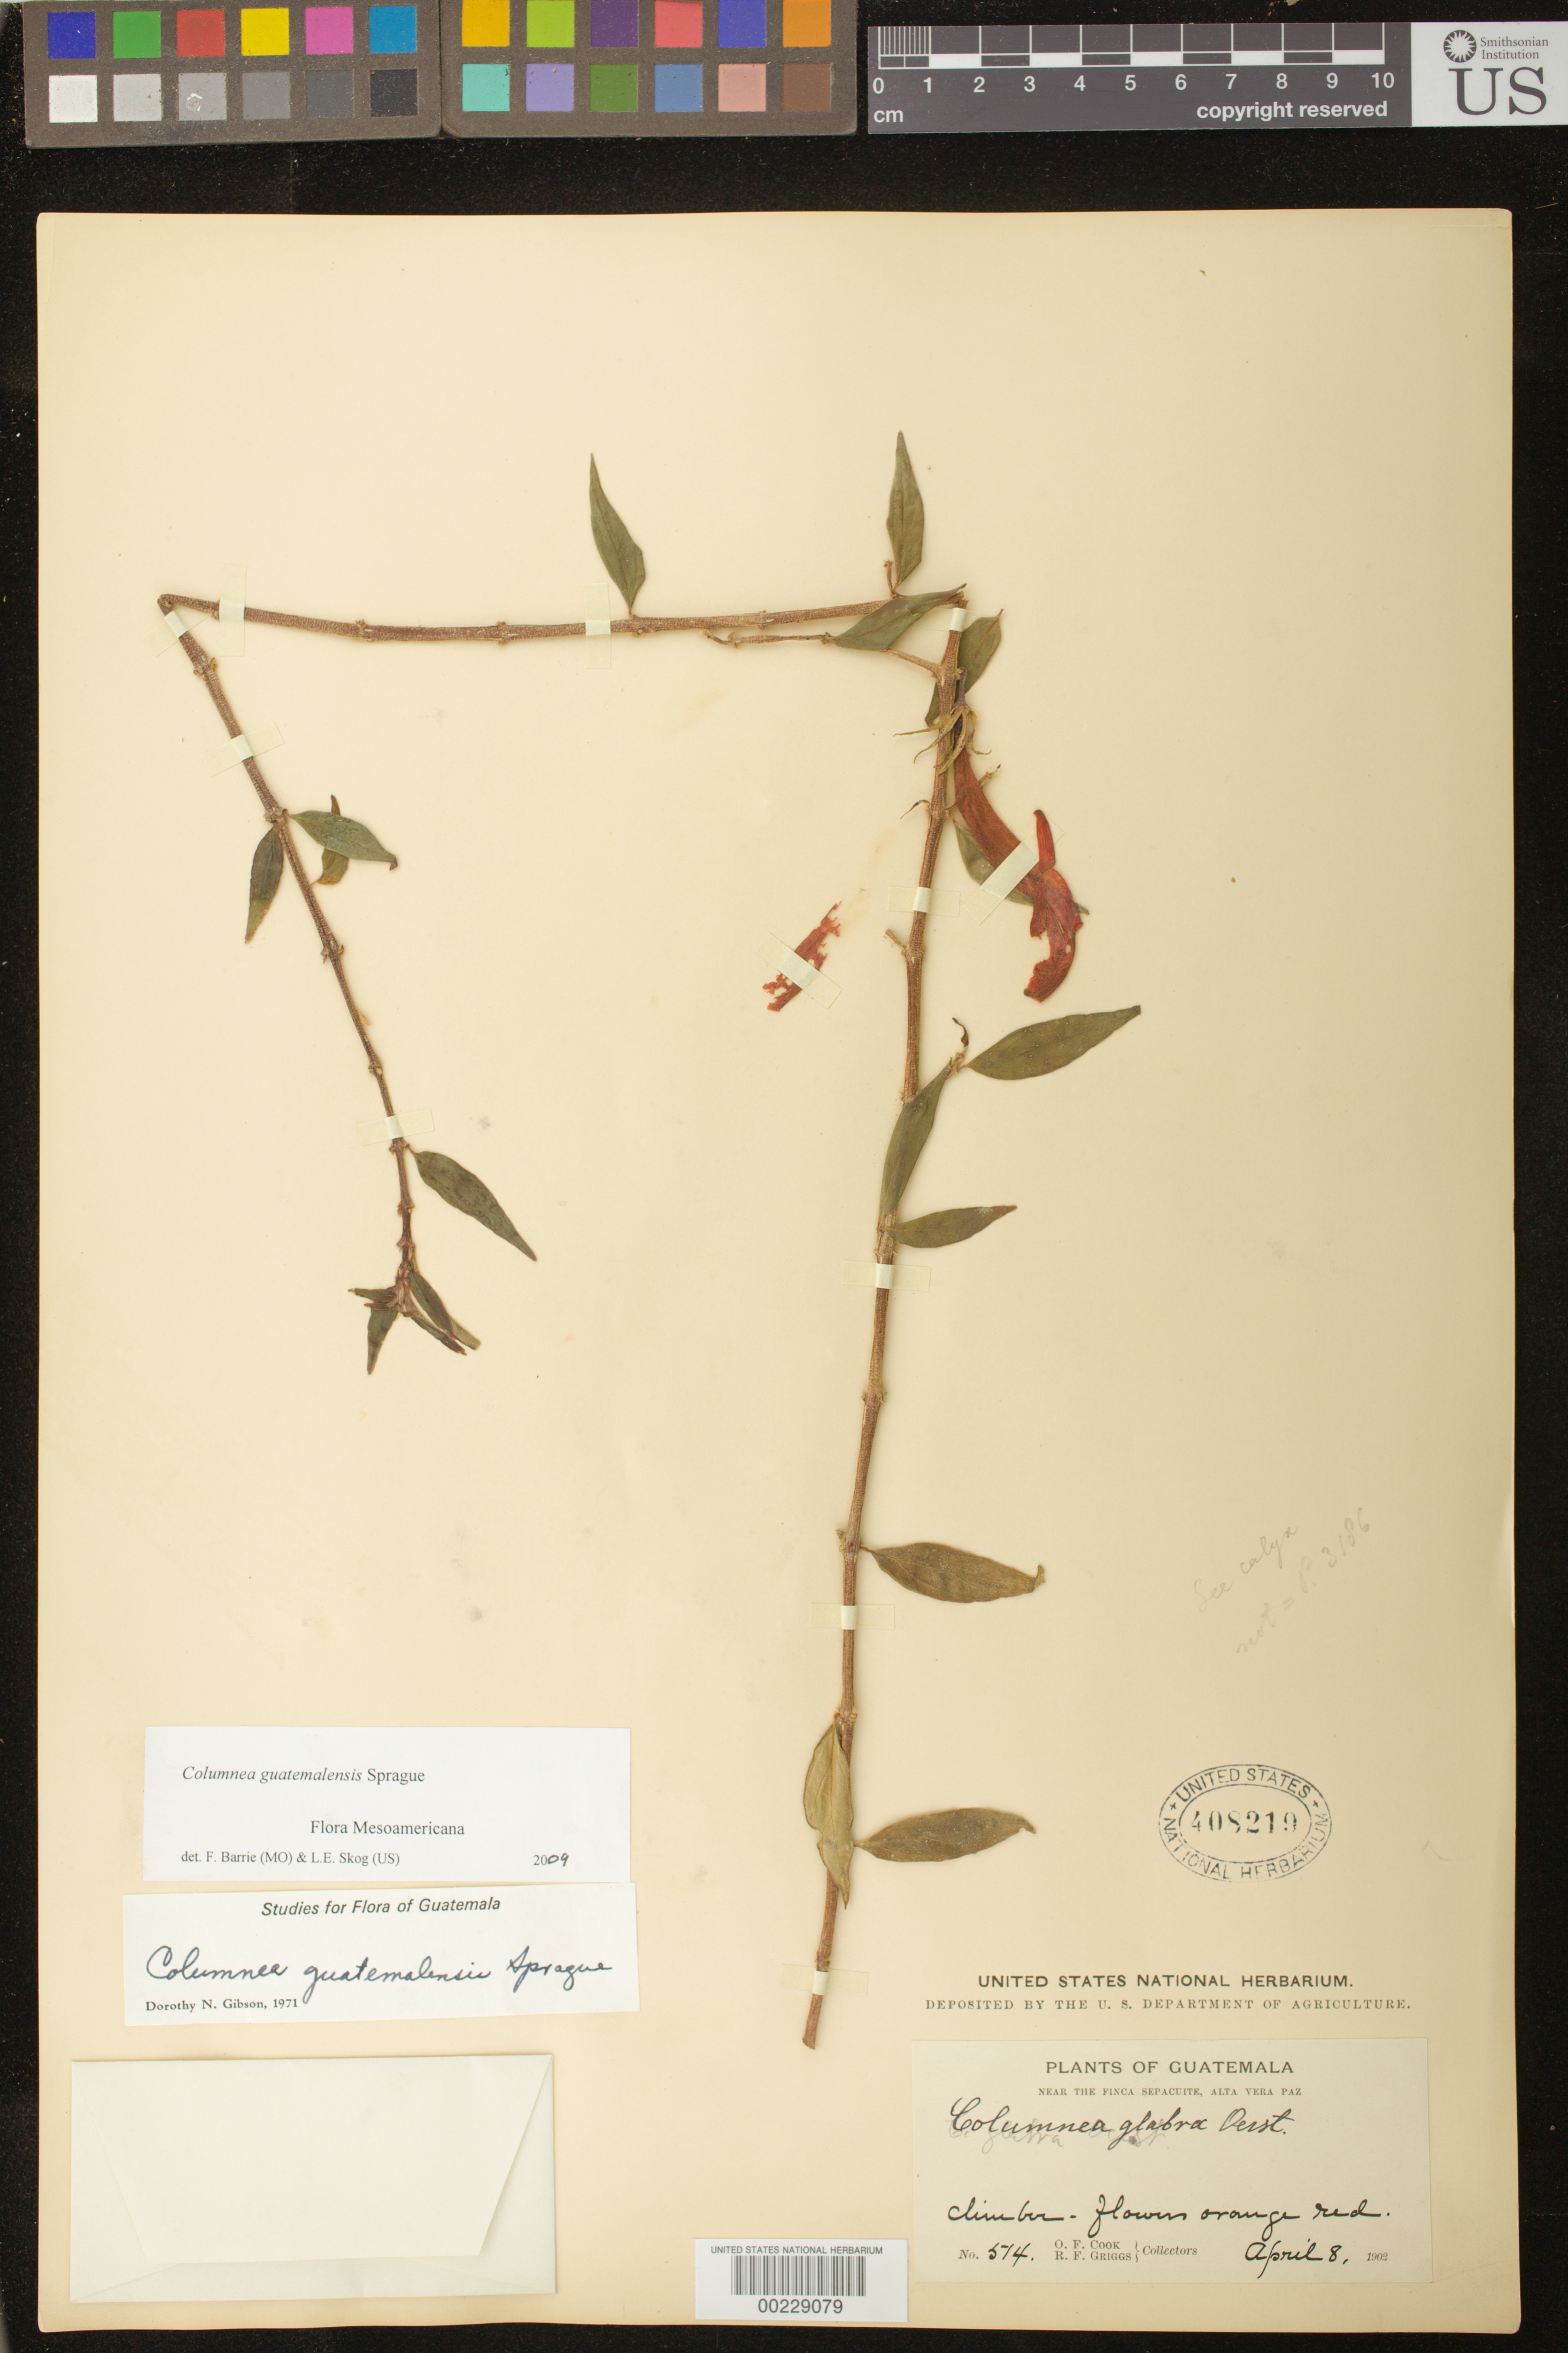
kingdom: Plantae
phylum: Tracheophyta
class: Magnoliopsida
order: Lamiales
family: Gesneriaceae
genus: Columnea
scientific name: Columnea guatemalensis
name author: Sprague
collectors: O. F. Cook & R. F. Griggs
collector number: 514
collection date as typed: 08 Apr 1902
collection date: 1902-04-08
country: Guatemala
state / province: Alta Verapaz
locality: Near the Finca Sepacuite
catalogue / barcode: US 408219